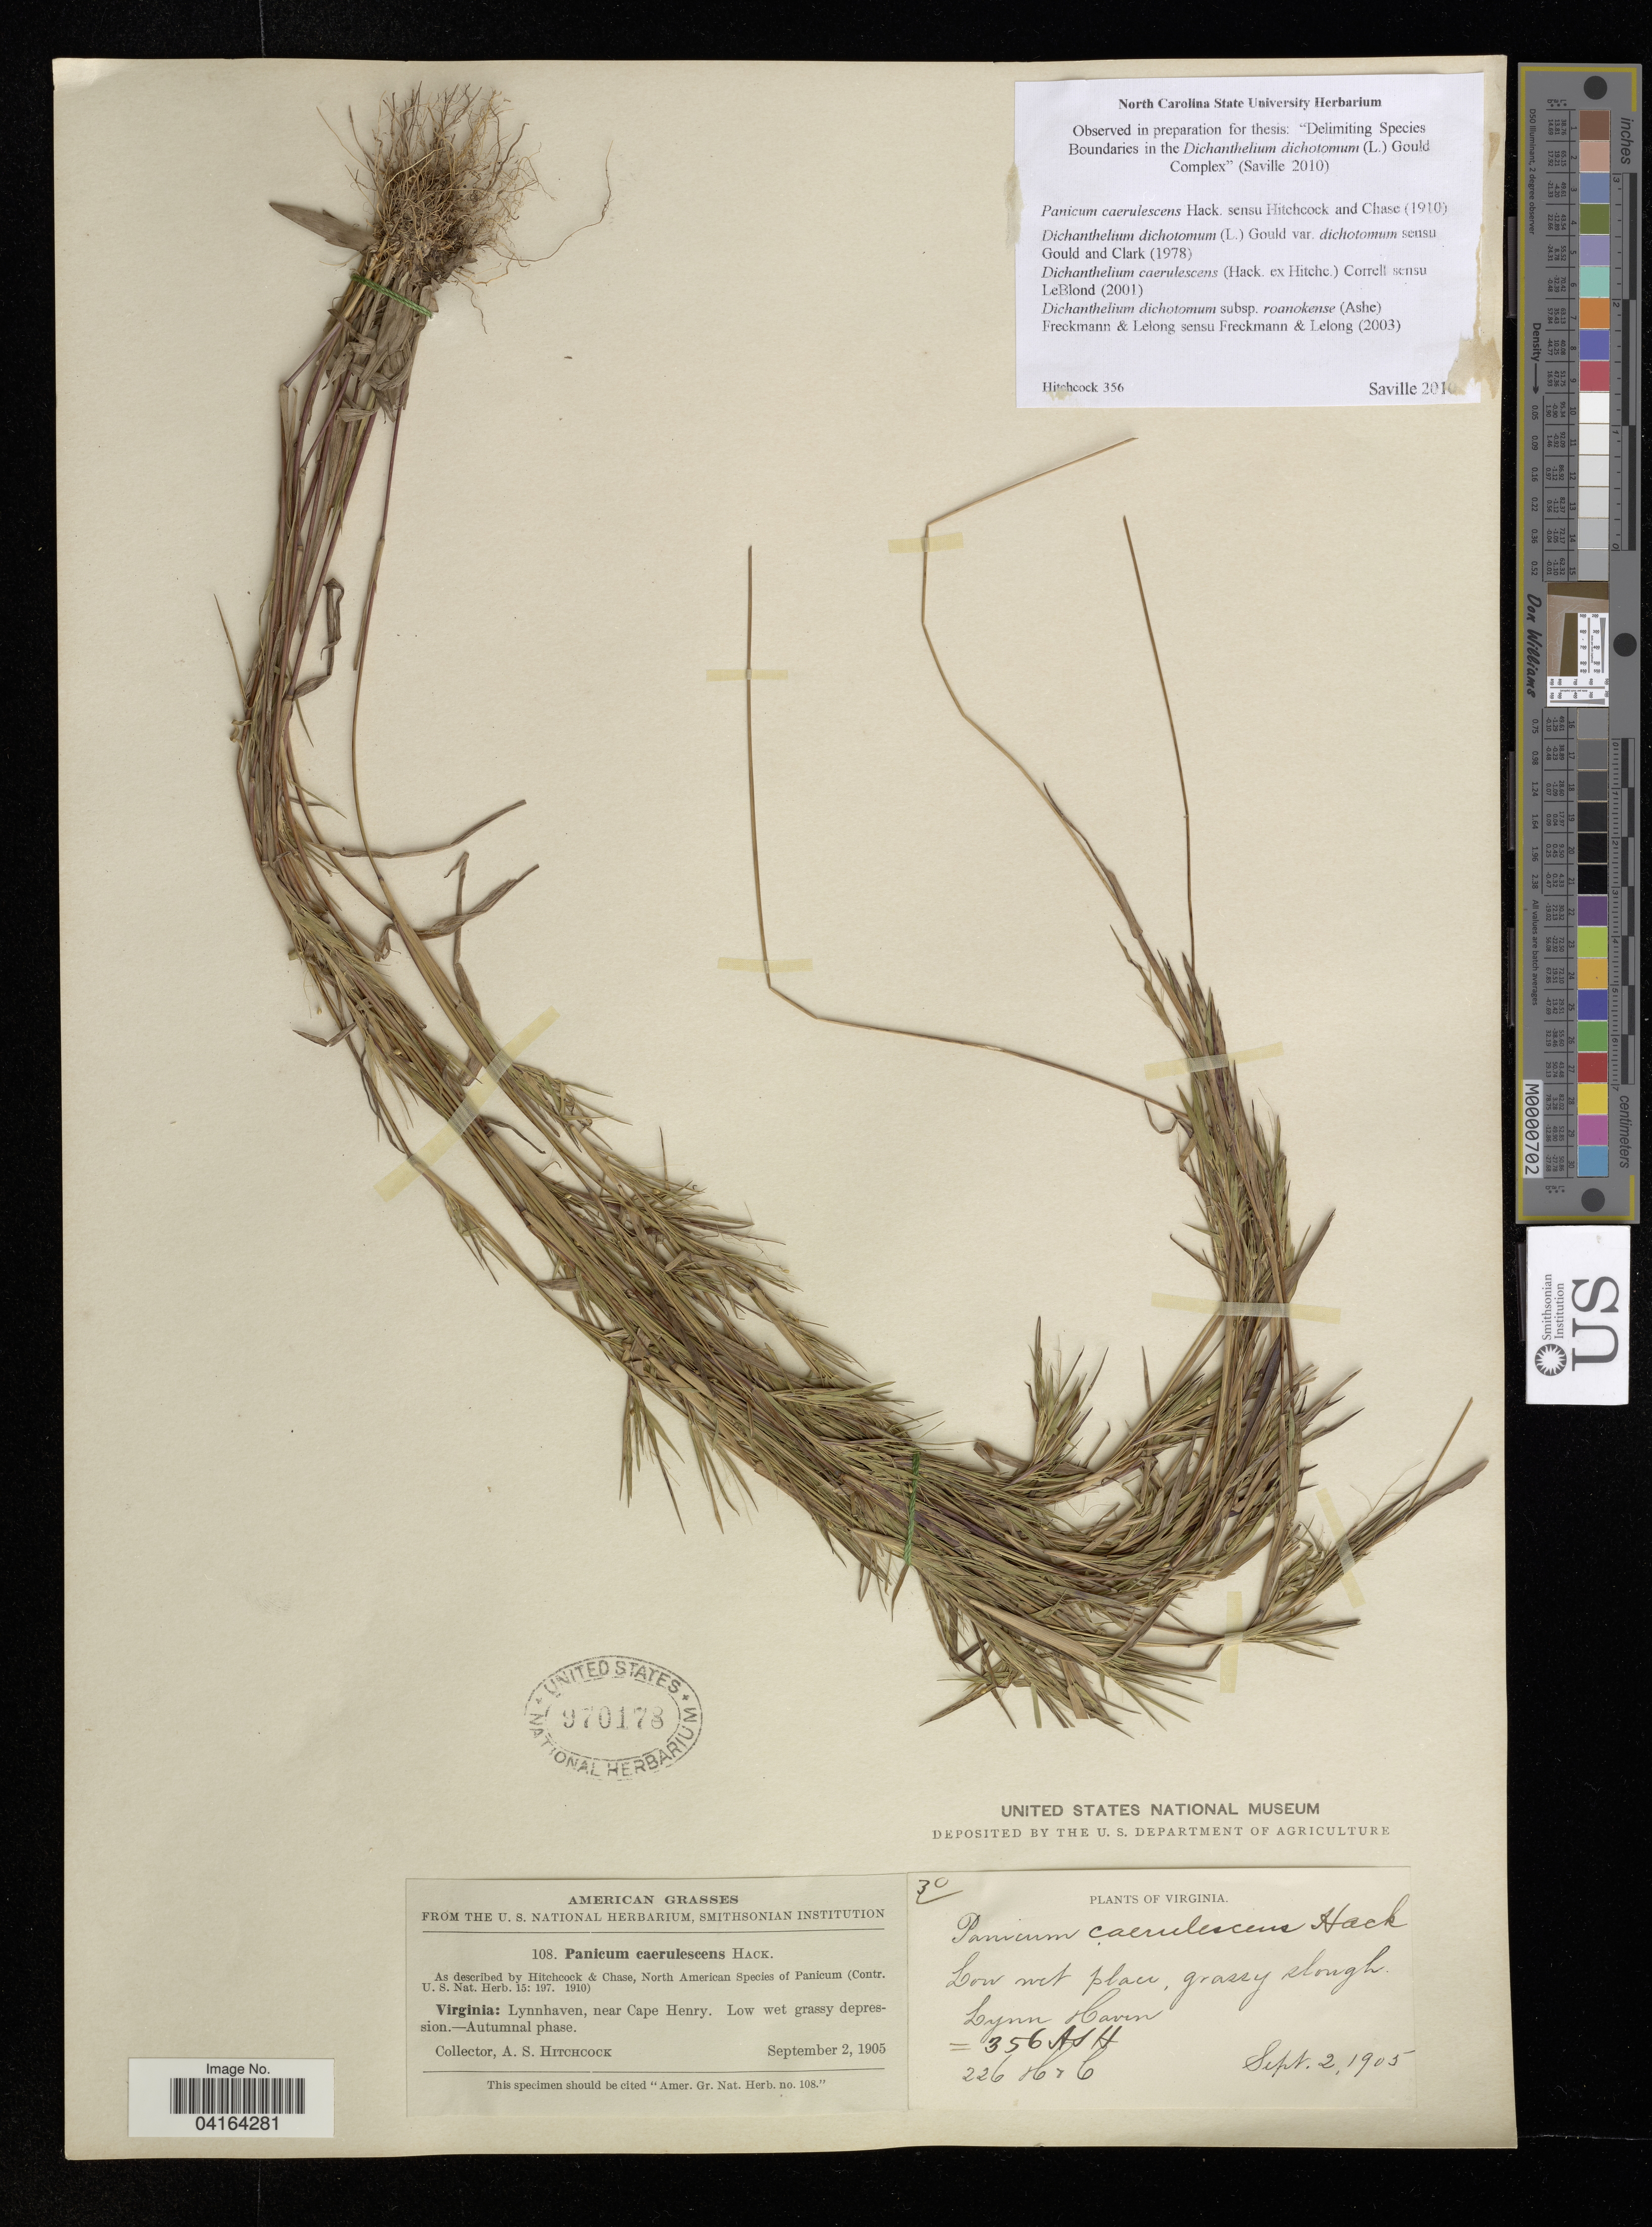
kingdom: Plantae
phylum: Tracheophyta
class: Liliopsida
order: Poales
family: Poaceae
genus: Dichanthelium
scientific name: Dichanthelium dichotomum subsp. roanokense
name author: (Ashe) LeBlond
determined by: Saville, A. C., (NCSC), North Carolina State University (UNITED STATES)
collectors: A. Hitchcock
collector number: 356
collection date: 1905-09-02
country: United States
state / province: Virginia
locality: Lynnhaven, near Cape Henry.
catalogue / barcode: US 970178